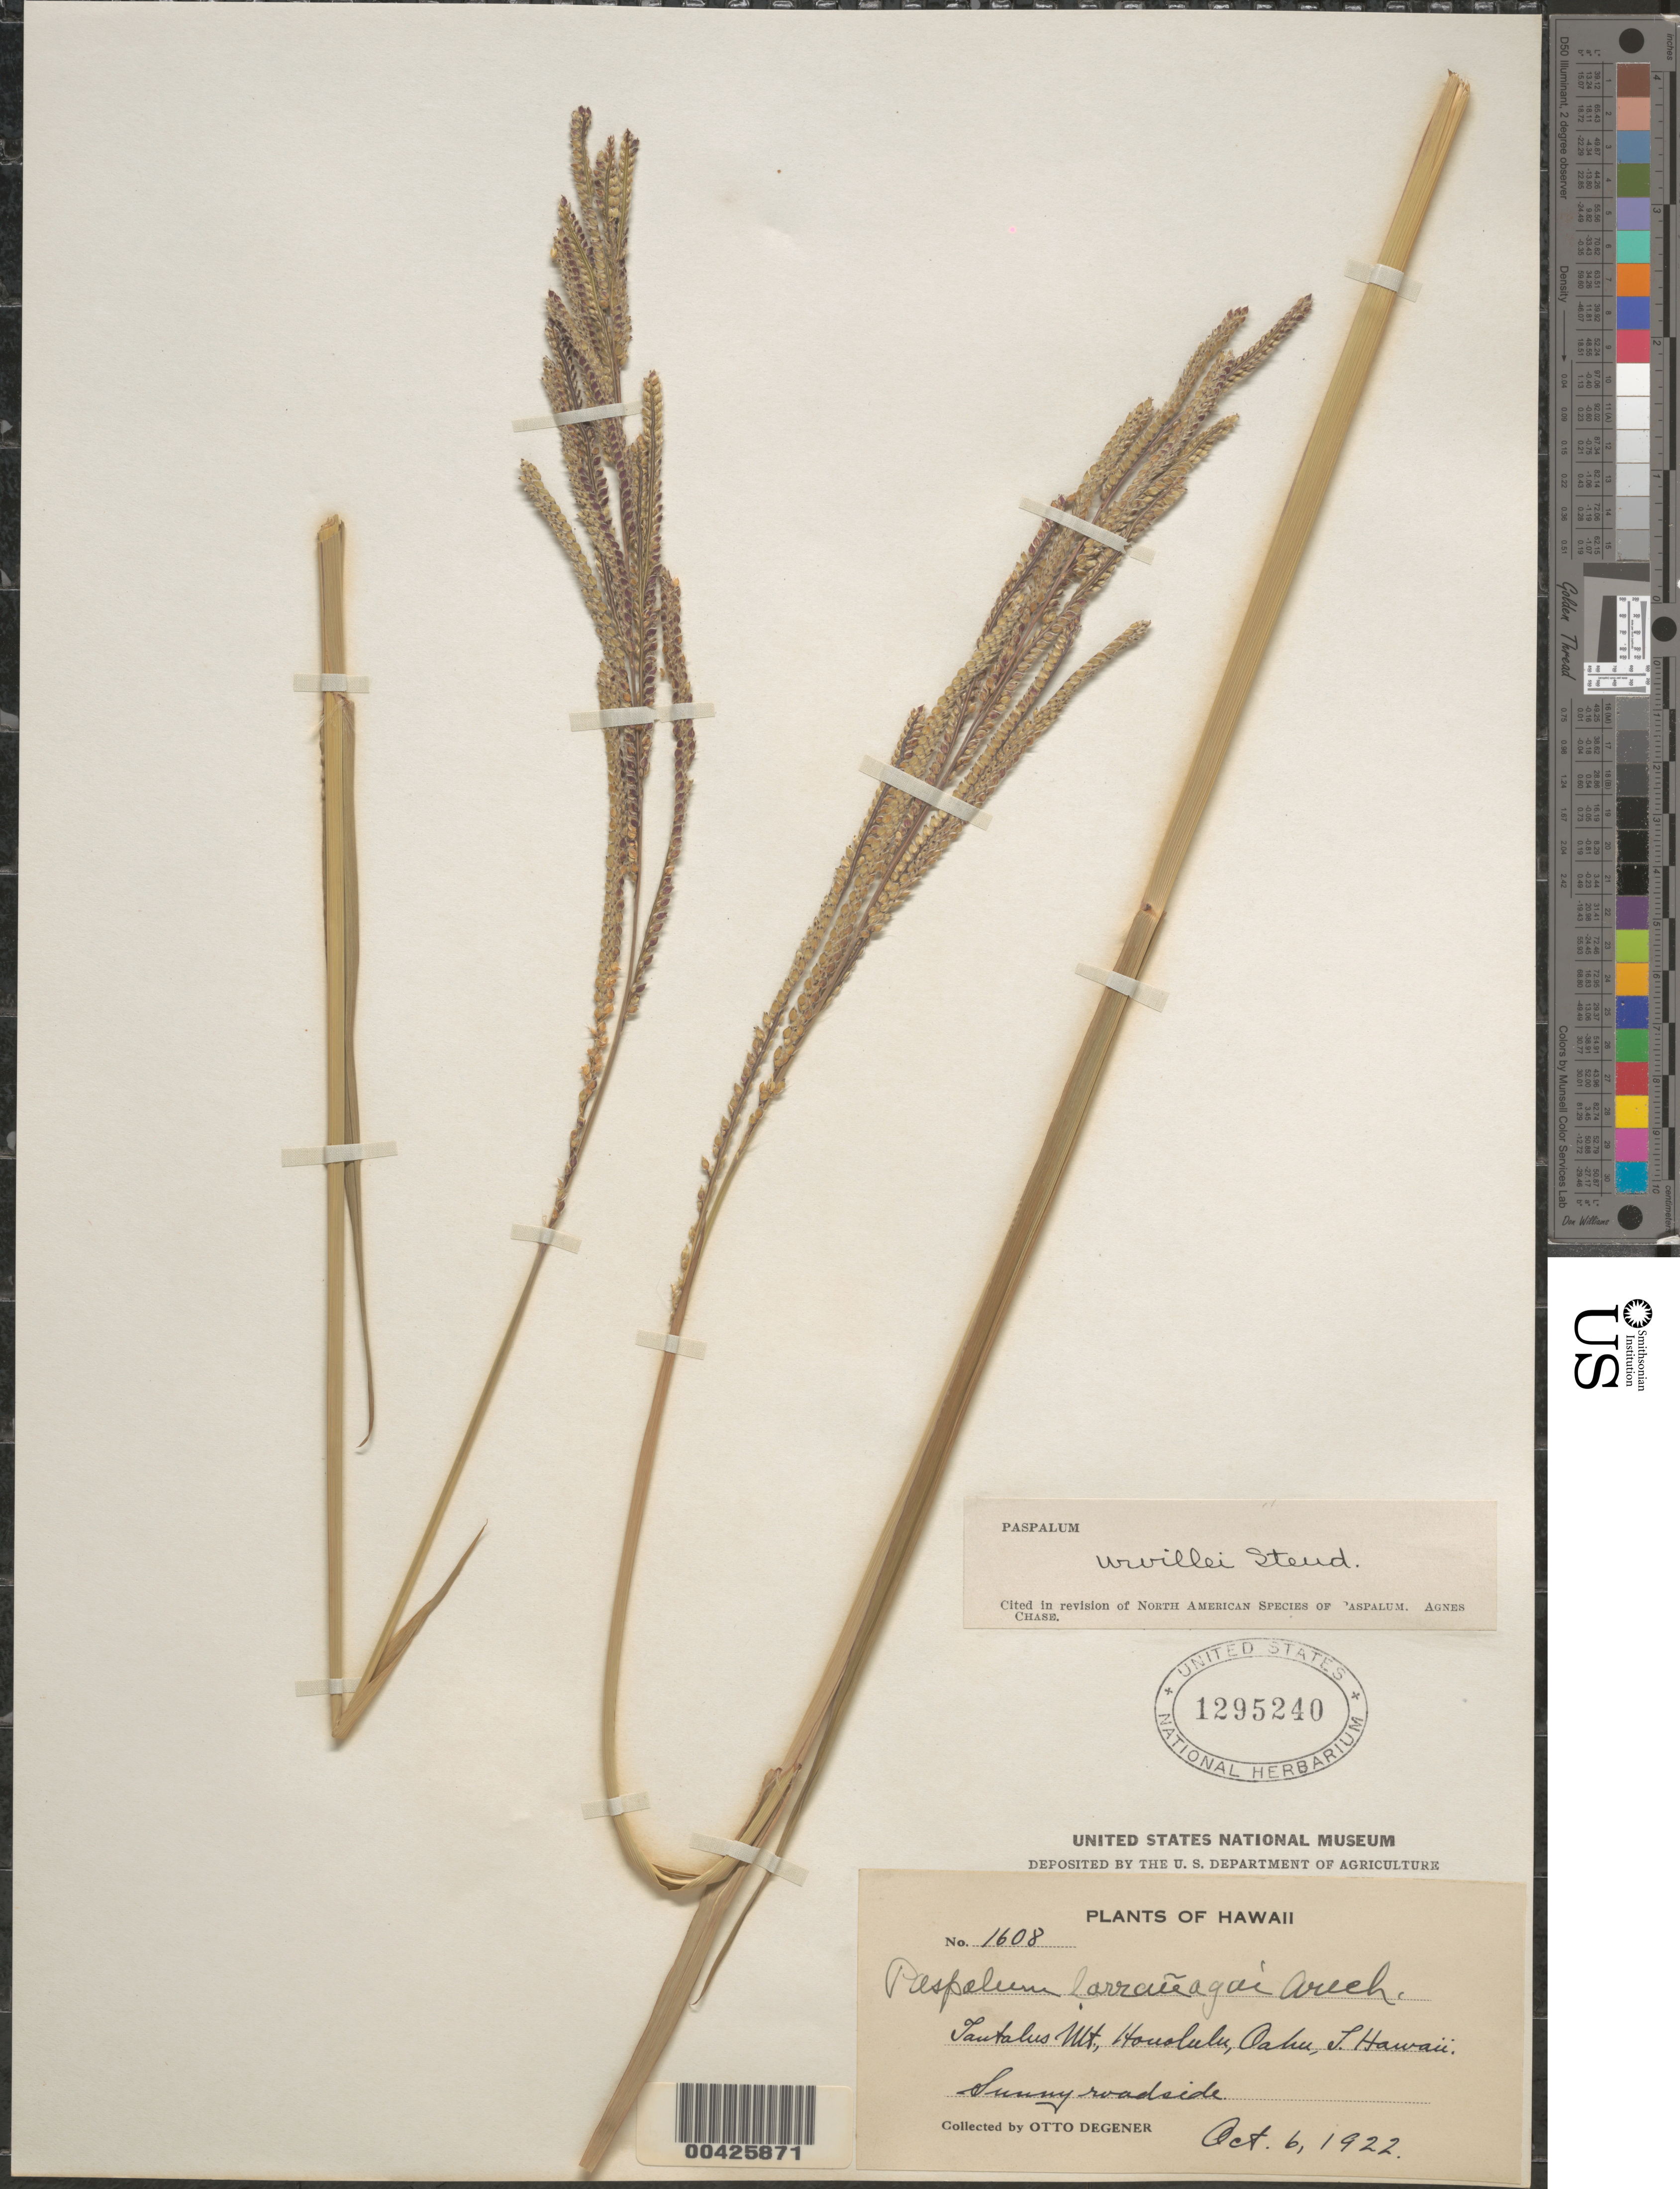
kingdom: Plantae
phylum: Tracheophyta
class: Liliopsida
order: Poales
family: Poaceae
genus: Paspalum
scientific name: Paspalum urvillei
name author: Steud.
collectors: O. Degener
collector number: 1608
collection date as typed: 6 Oct 1922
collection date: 1922-10-06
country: United States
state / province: Hawaii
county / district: Honolulu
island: Oahu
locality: Tantalus Mountain, Honolulu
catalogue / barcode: US 1295240